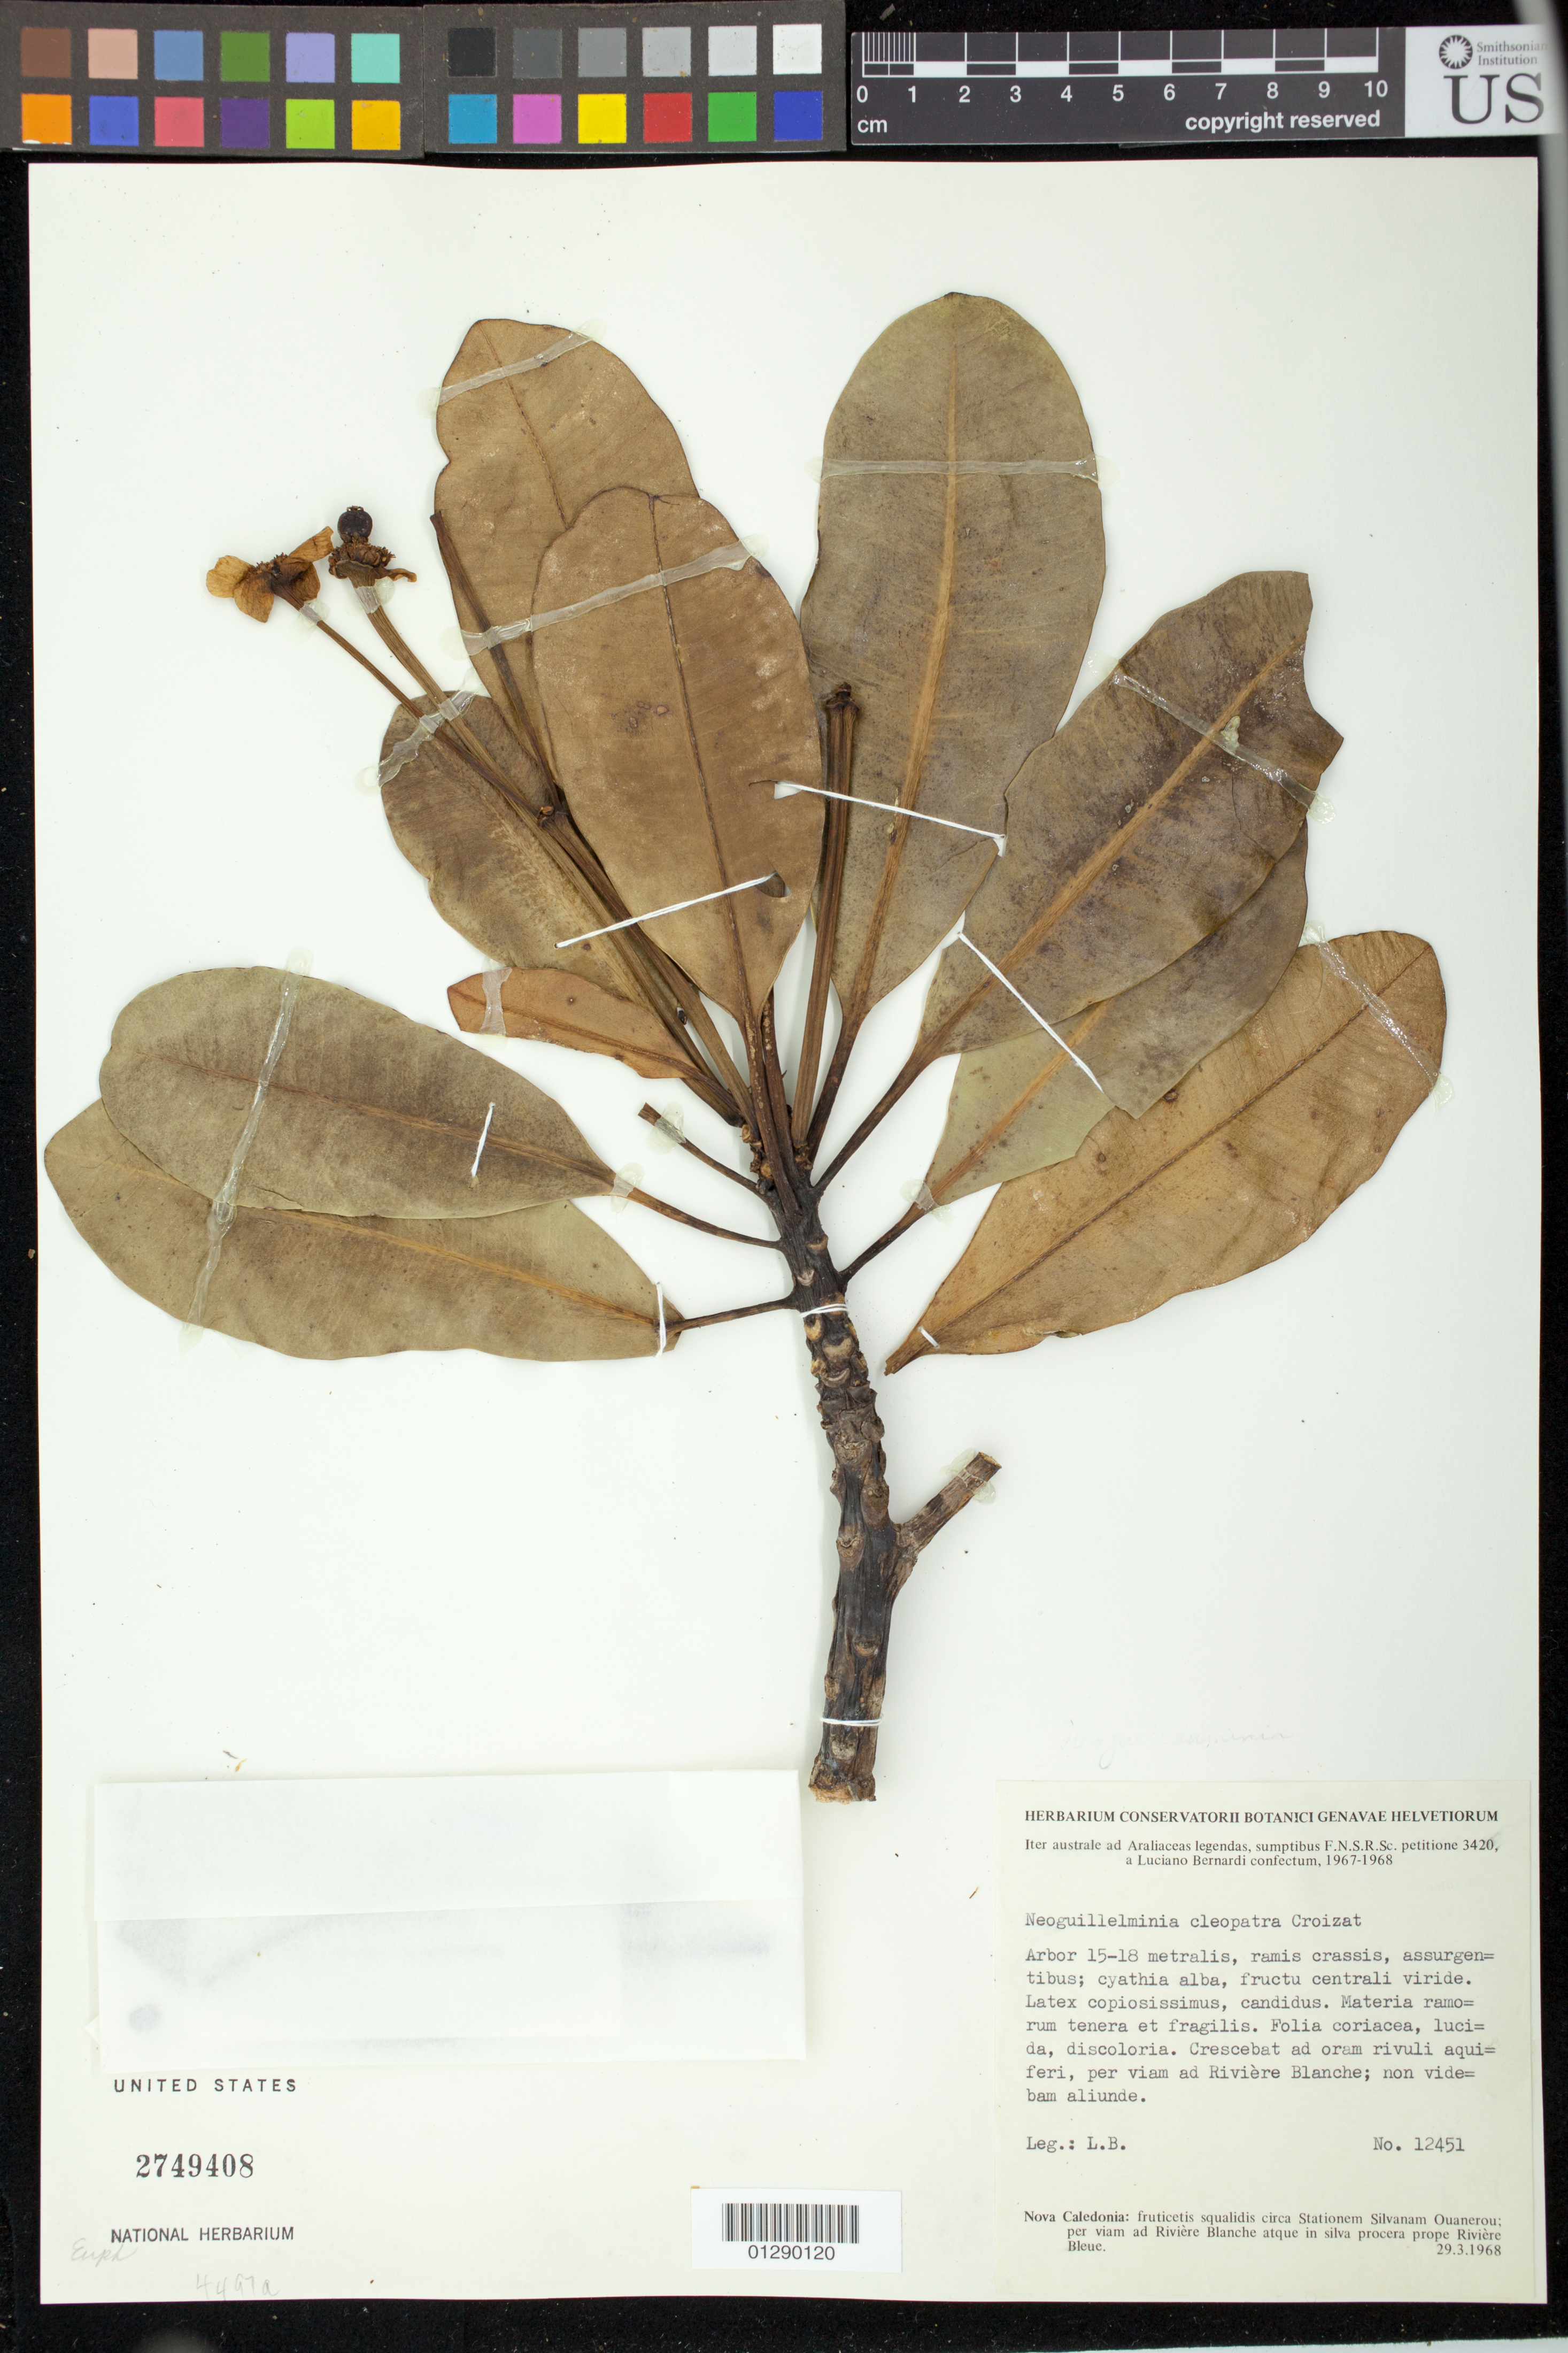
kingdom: Plantae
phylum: Tracheophyta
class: Magnoliopsida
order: Malpighiales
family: Euphorbiaceae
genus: Neoguillauminia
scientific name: Neoguillauminia cleopatra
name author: (Baill.) Croizat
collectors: L. Bernardi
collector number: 12451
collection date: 1968-03-29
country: New Caledonia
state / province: South Province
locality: circa Stationem Silvanam Ouanerou; per viam ad Riviere Blanche atque in silva procera prope Riviere Bleue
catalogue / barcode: US 2749408